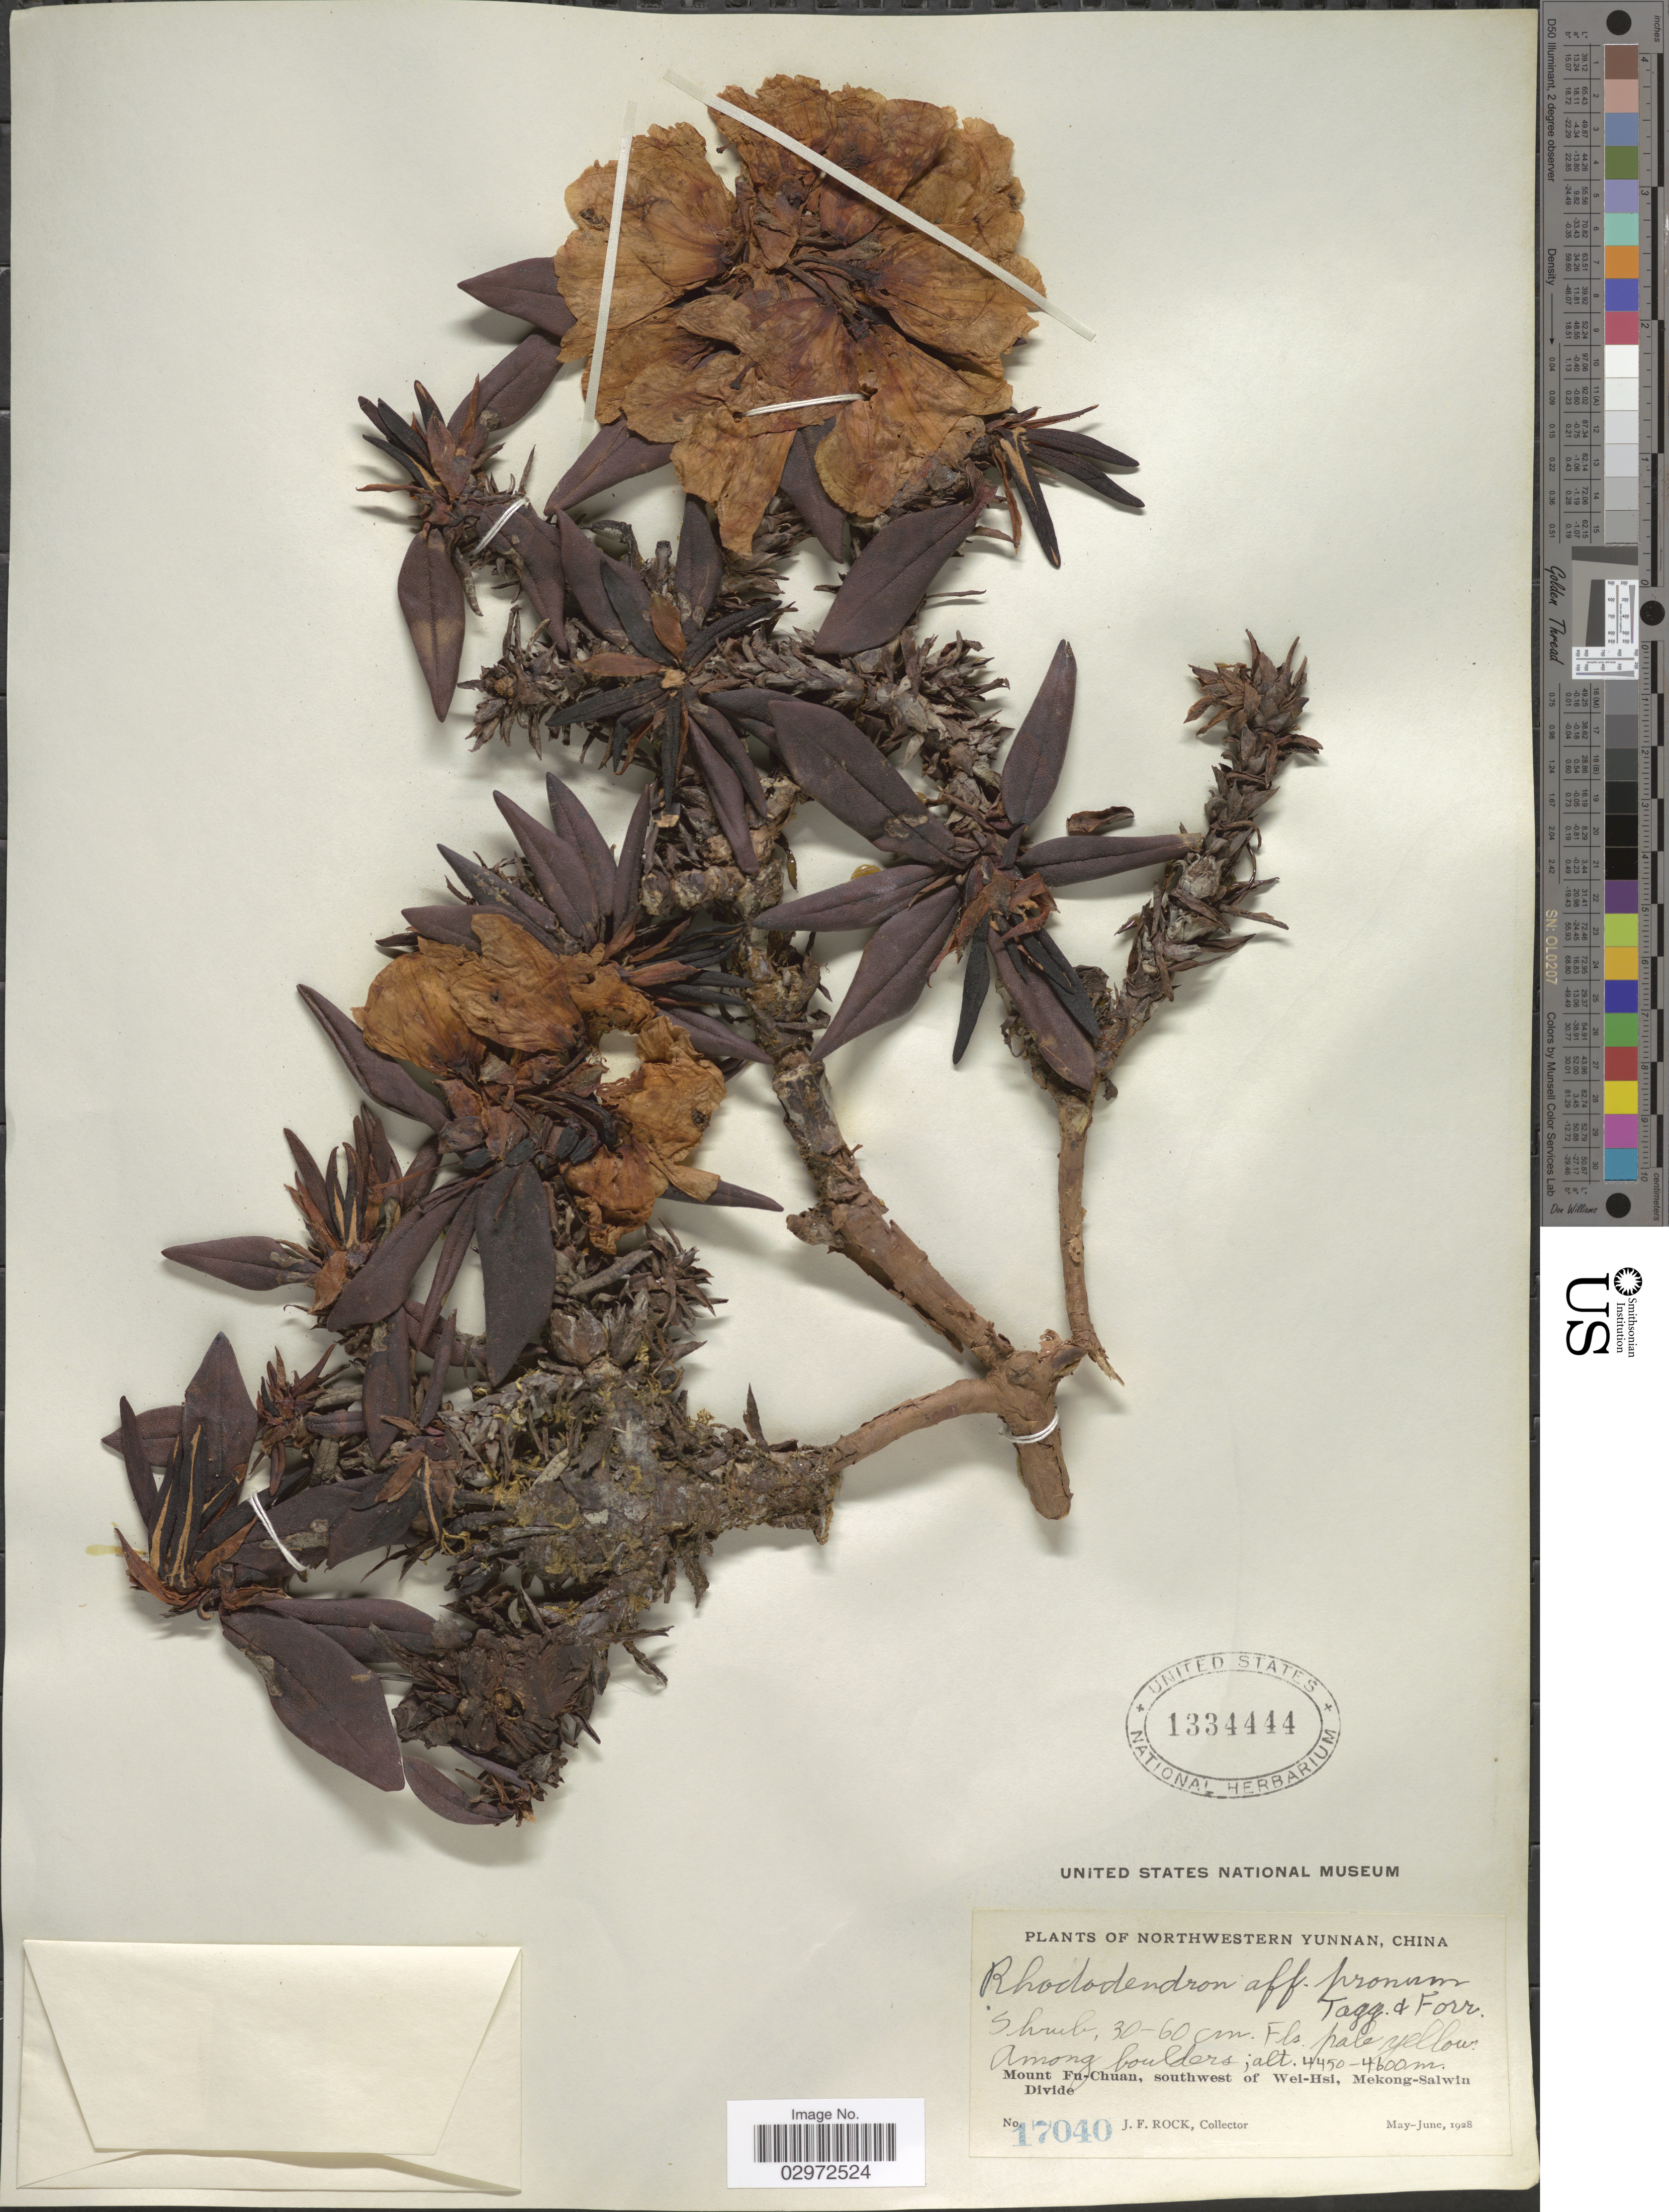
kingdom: Plantae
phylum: Tracheophyta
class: Magnoliopsida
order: Ericales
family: Ericaceae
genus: Rhododendron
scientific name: Rhododendron pronum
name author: Tagg & Forrest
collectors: J. Rock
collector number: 17040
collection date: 1928-05/1928-06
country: China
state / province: Yunnan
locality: Northwestern Yunnan, China, Mount Fu-Chuan, southwest of Wei-Hsi, Mekong-Salwin Divide.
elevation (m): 4450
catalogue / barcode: US 1334444